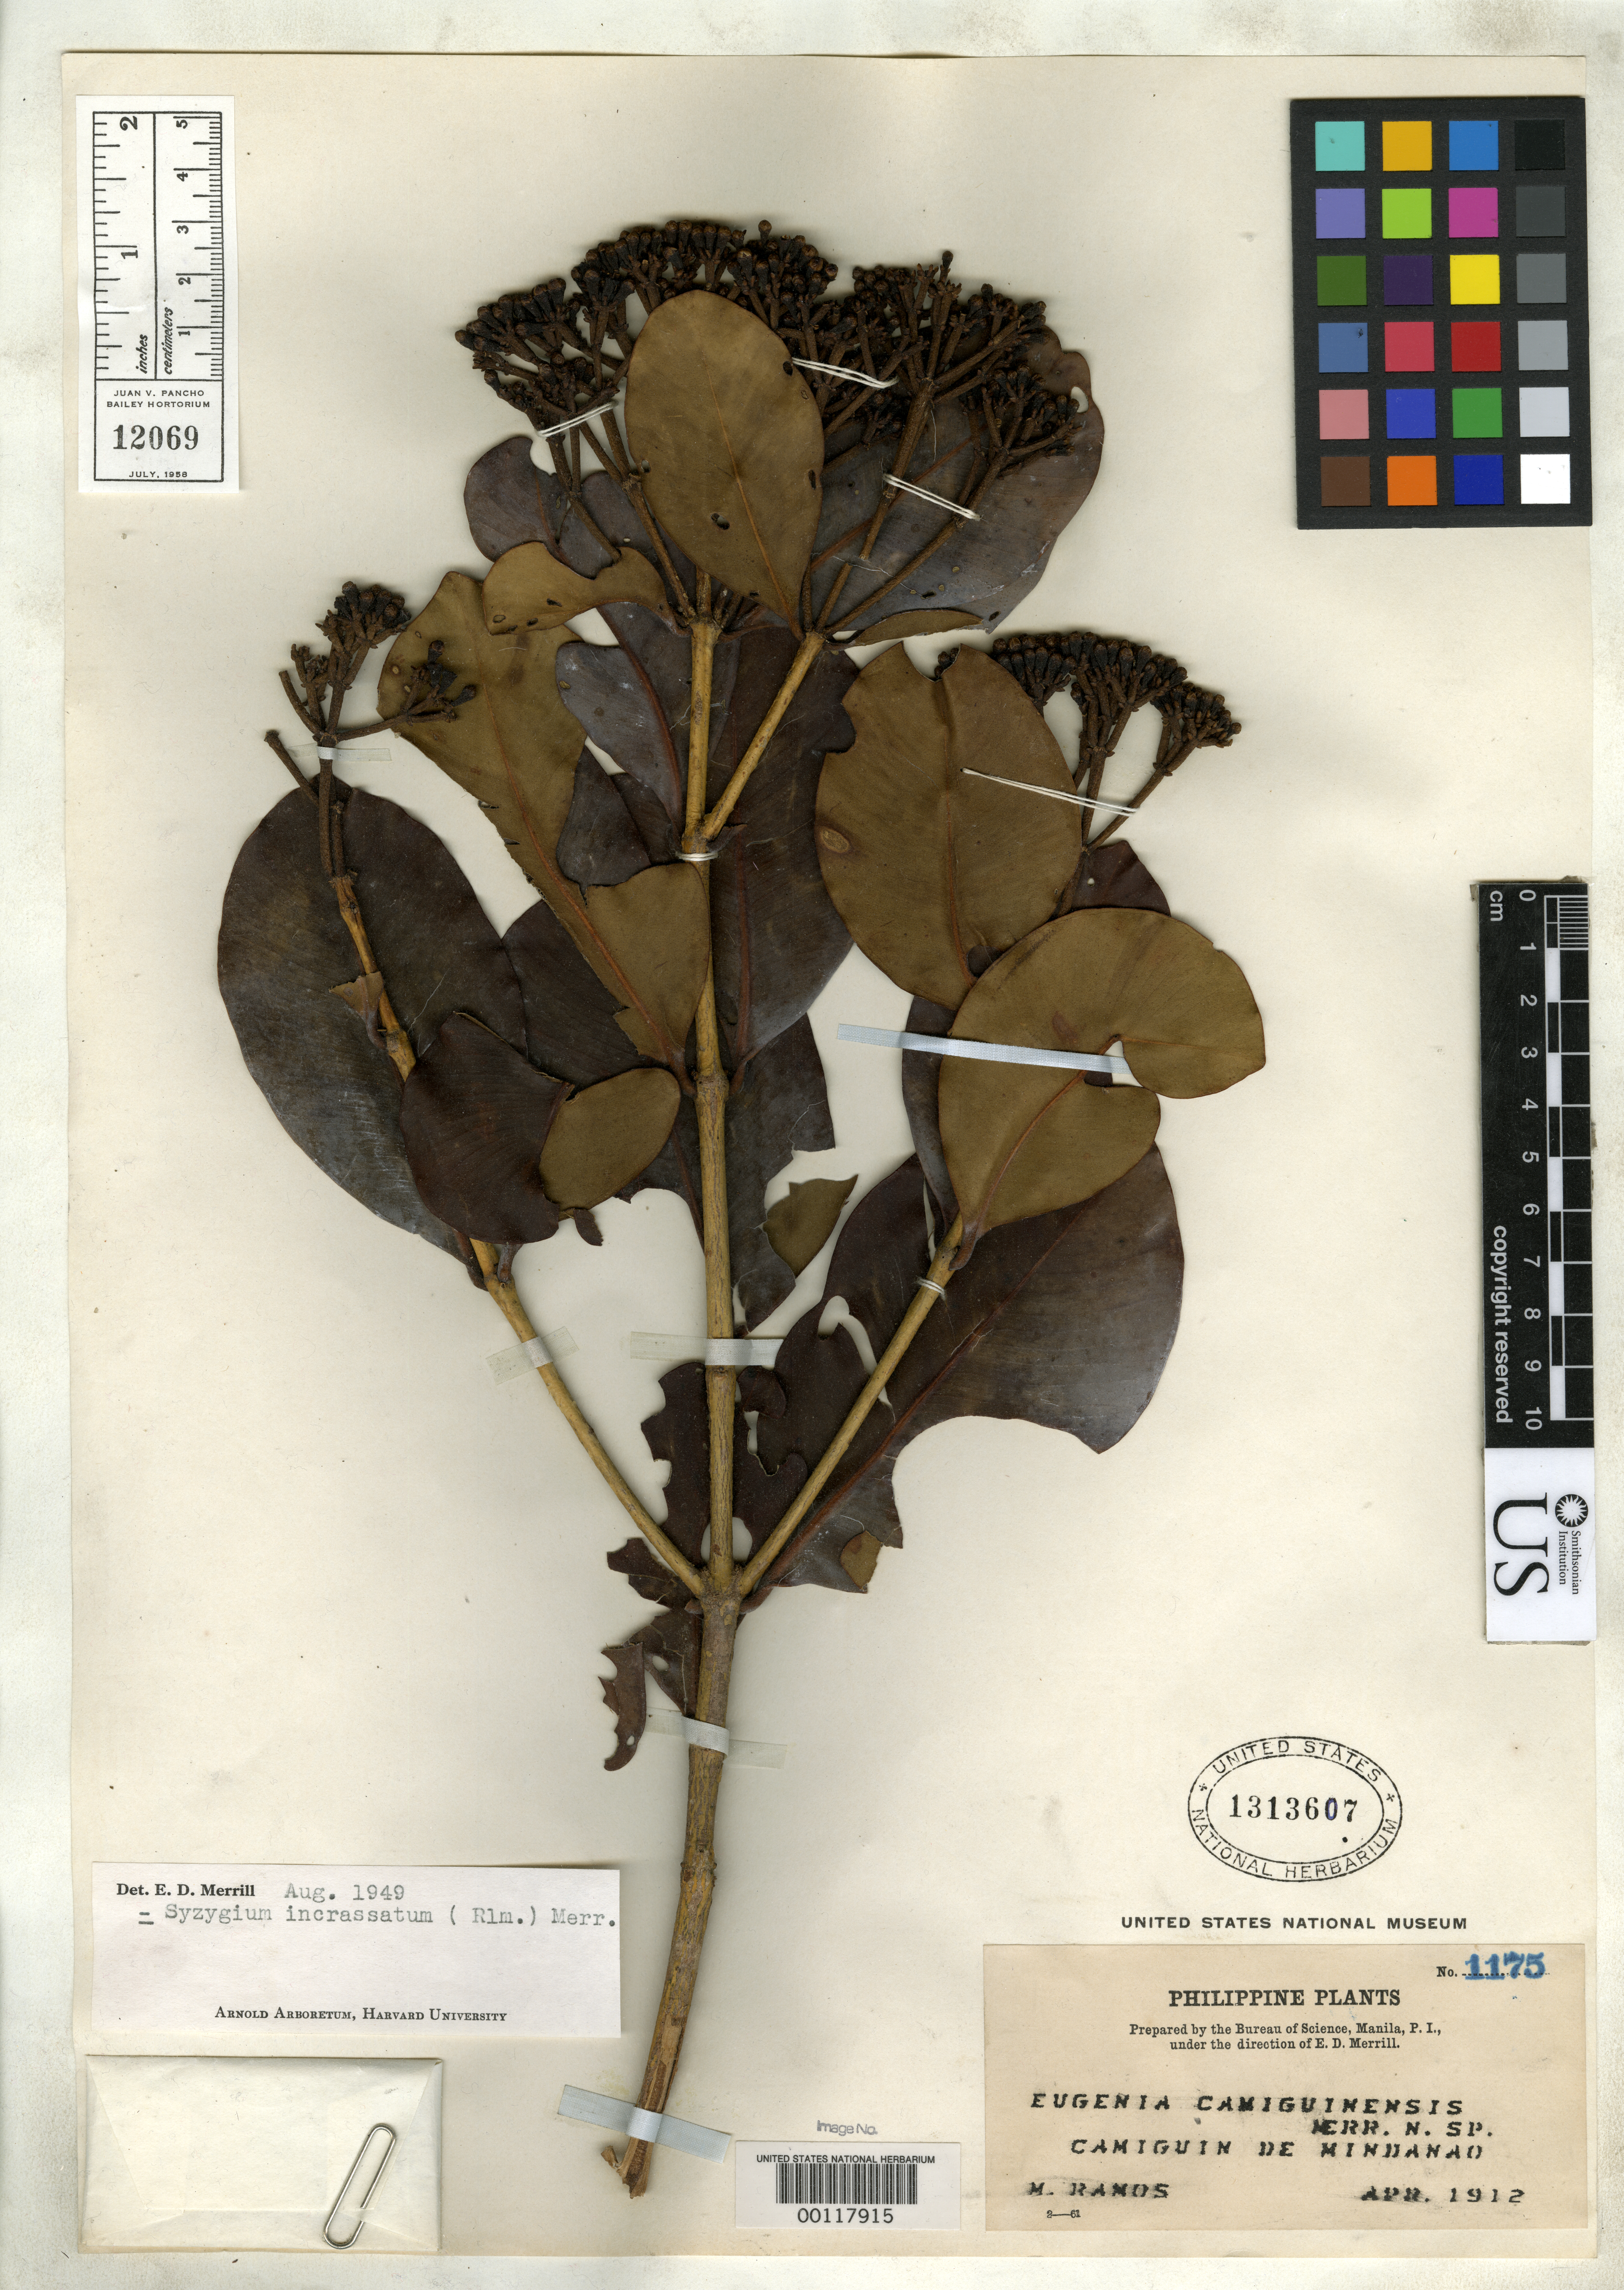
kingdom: Plantae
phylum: Tracheophyta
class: Magnoliopsida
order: Myrtales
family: Myrtaceae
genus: Eugenia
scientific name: Eugenia camiguinensis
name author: Merr.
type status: Isotype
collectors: M. Ramos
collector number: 1175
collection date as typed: Apr 1912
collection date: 1912-04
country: Philippines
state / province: Northern Mindanao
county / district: Camiguin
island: Camiguin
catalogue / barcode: US 1313607